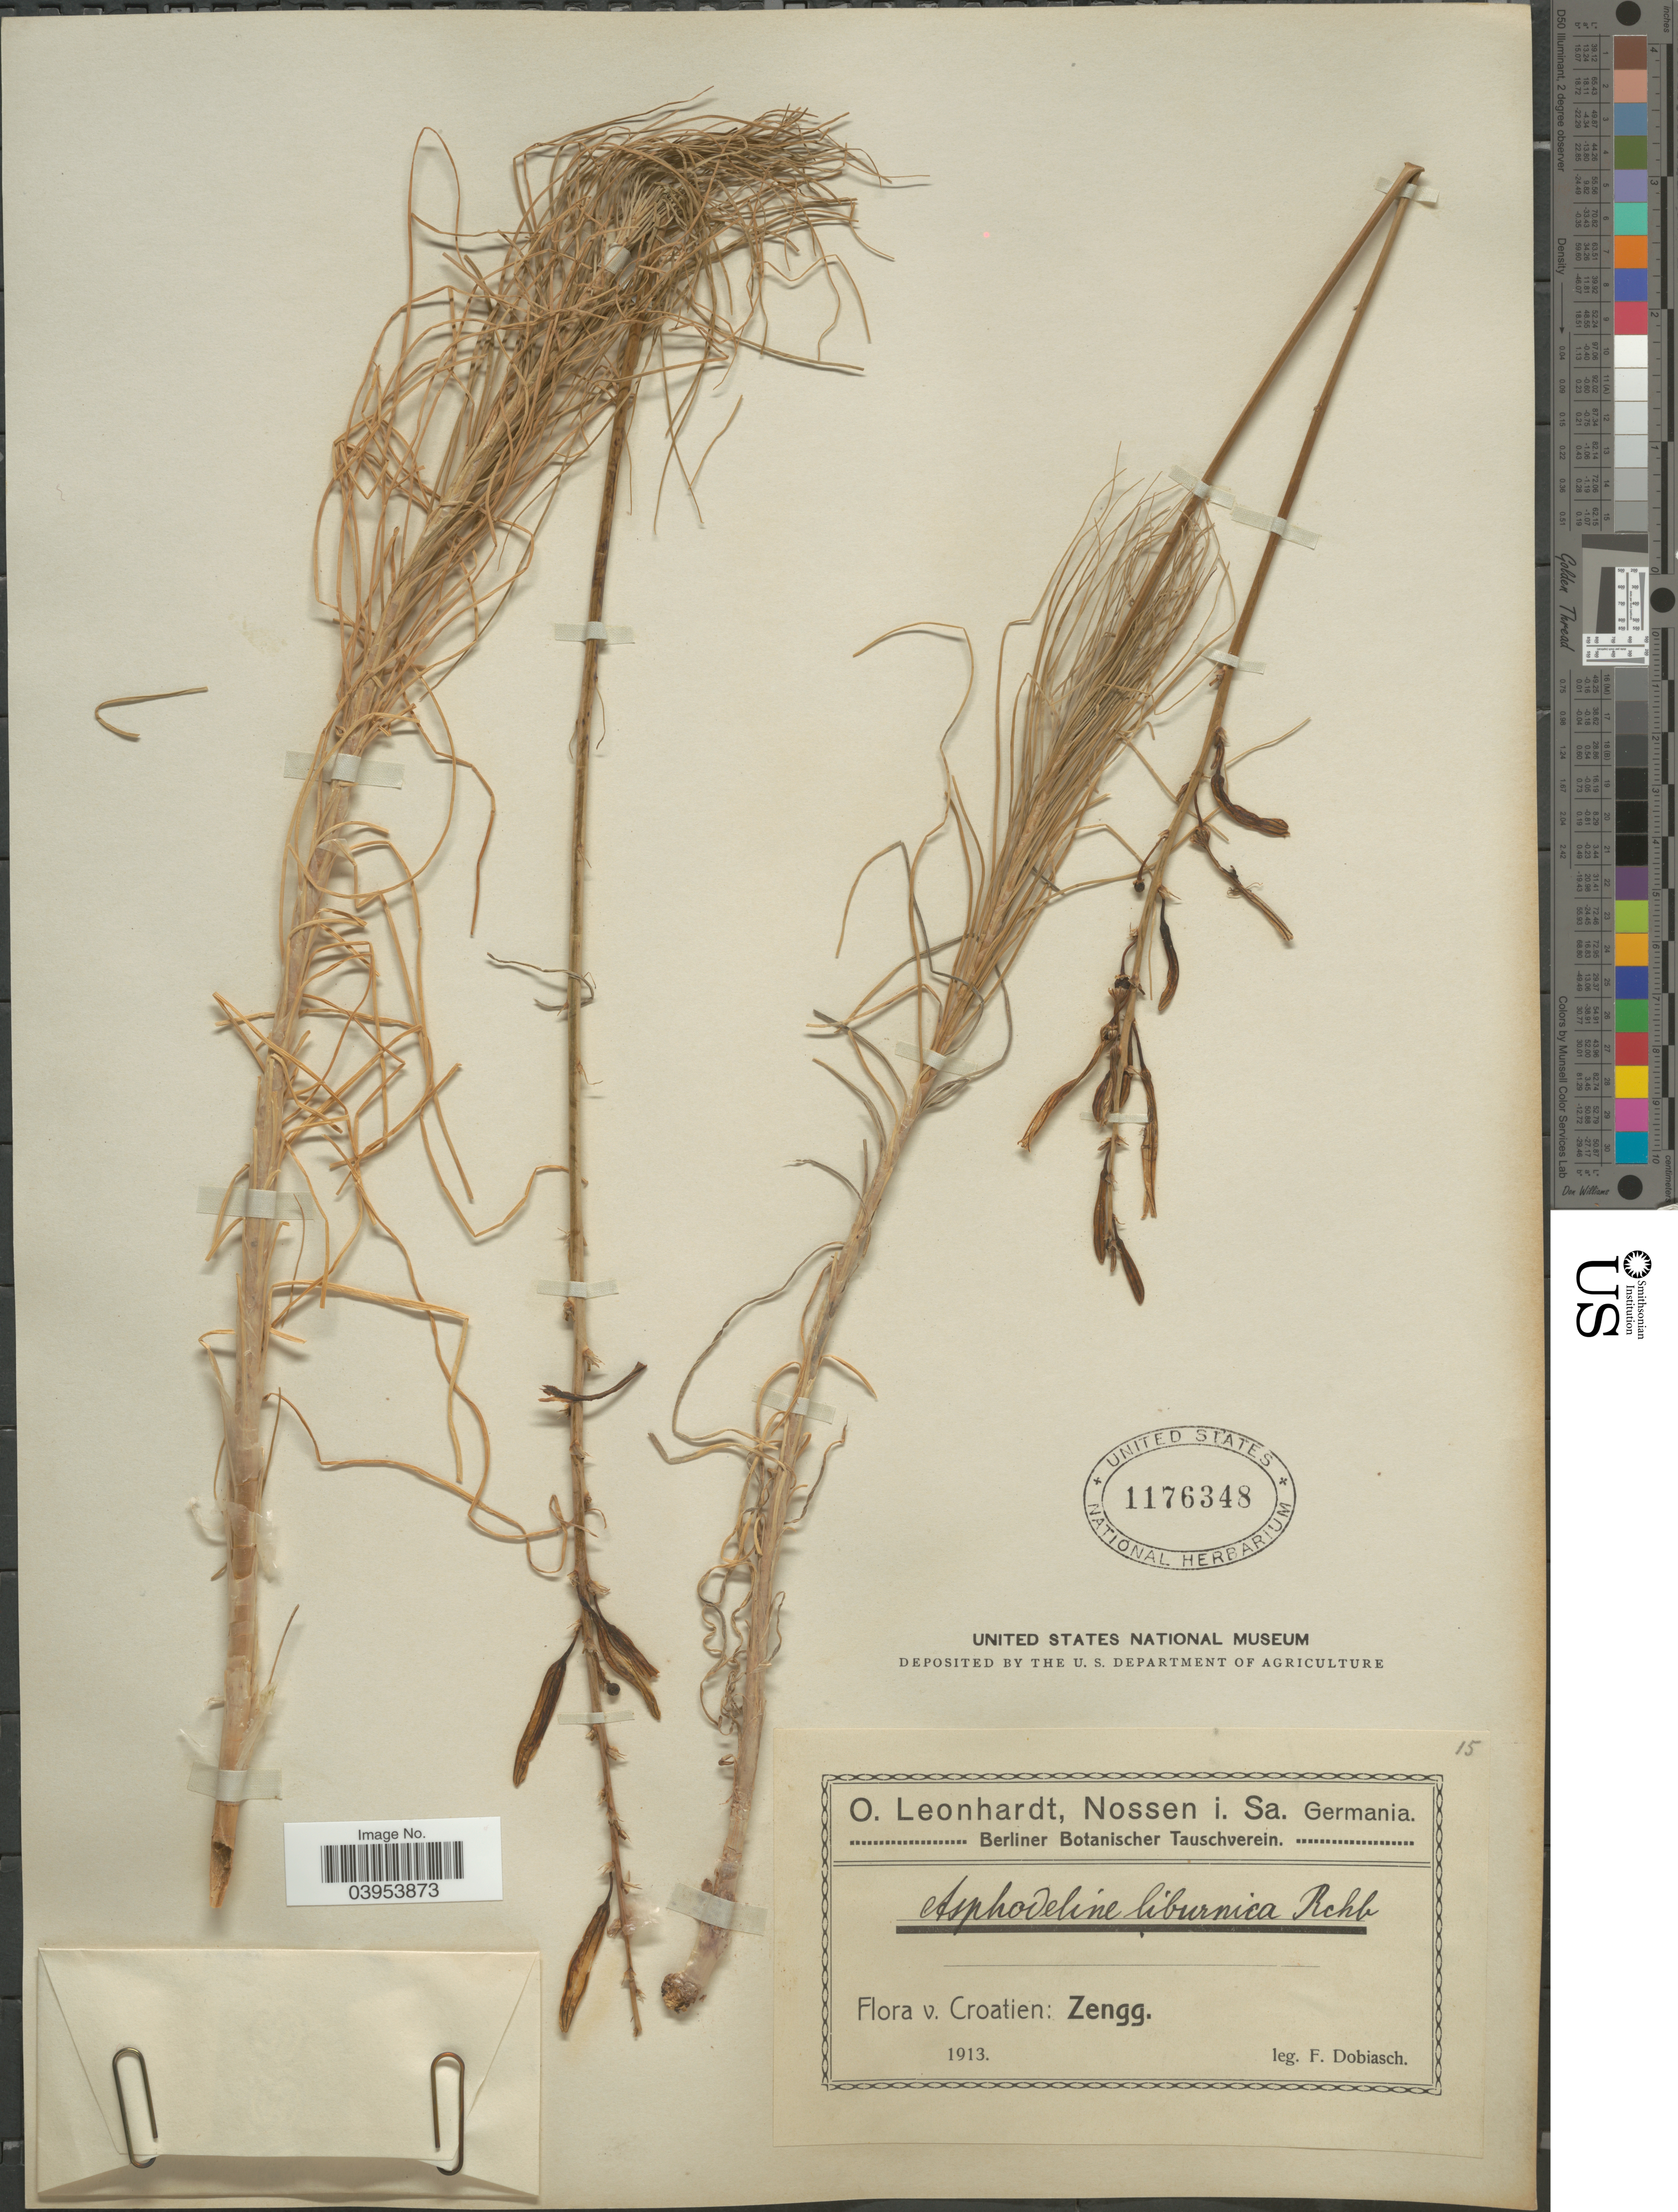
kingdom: Plantae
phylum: Tracheophyta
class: Liliopsida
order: Asparagales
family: Asphodelaceae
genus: Asphodeline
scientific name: Asphodeline liburnica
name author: Rchb.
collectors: F. Dobiasch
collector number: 15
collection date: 1913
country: Croatia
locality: Zengg.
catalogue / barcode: US 1176348